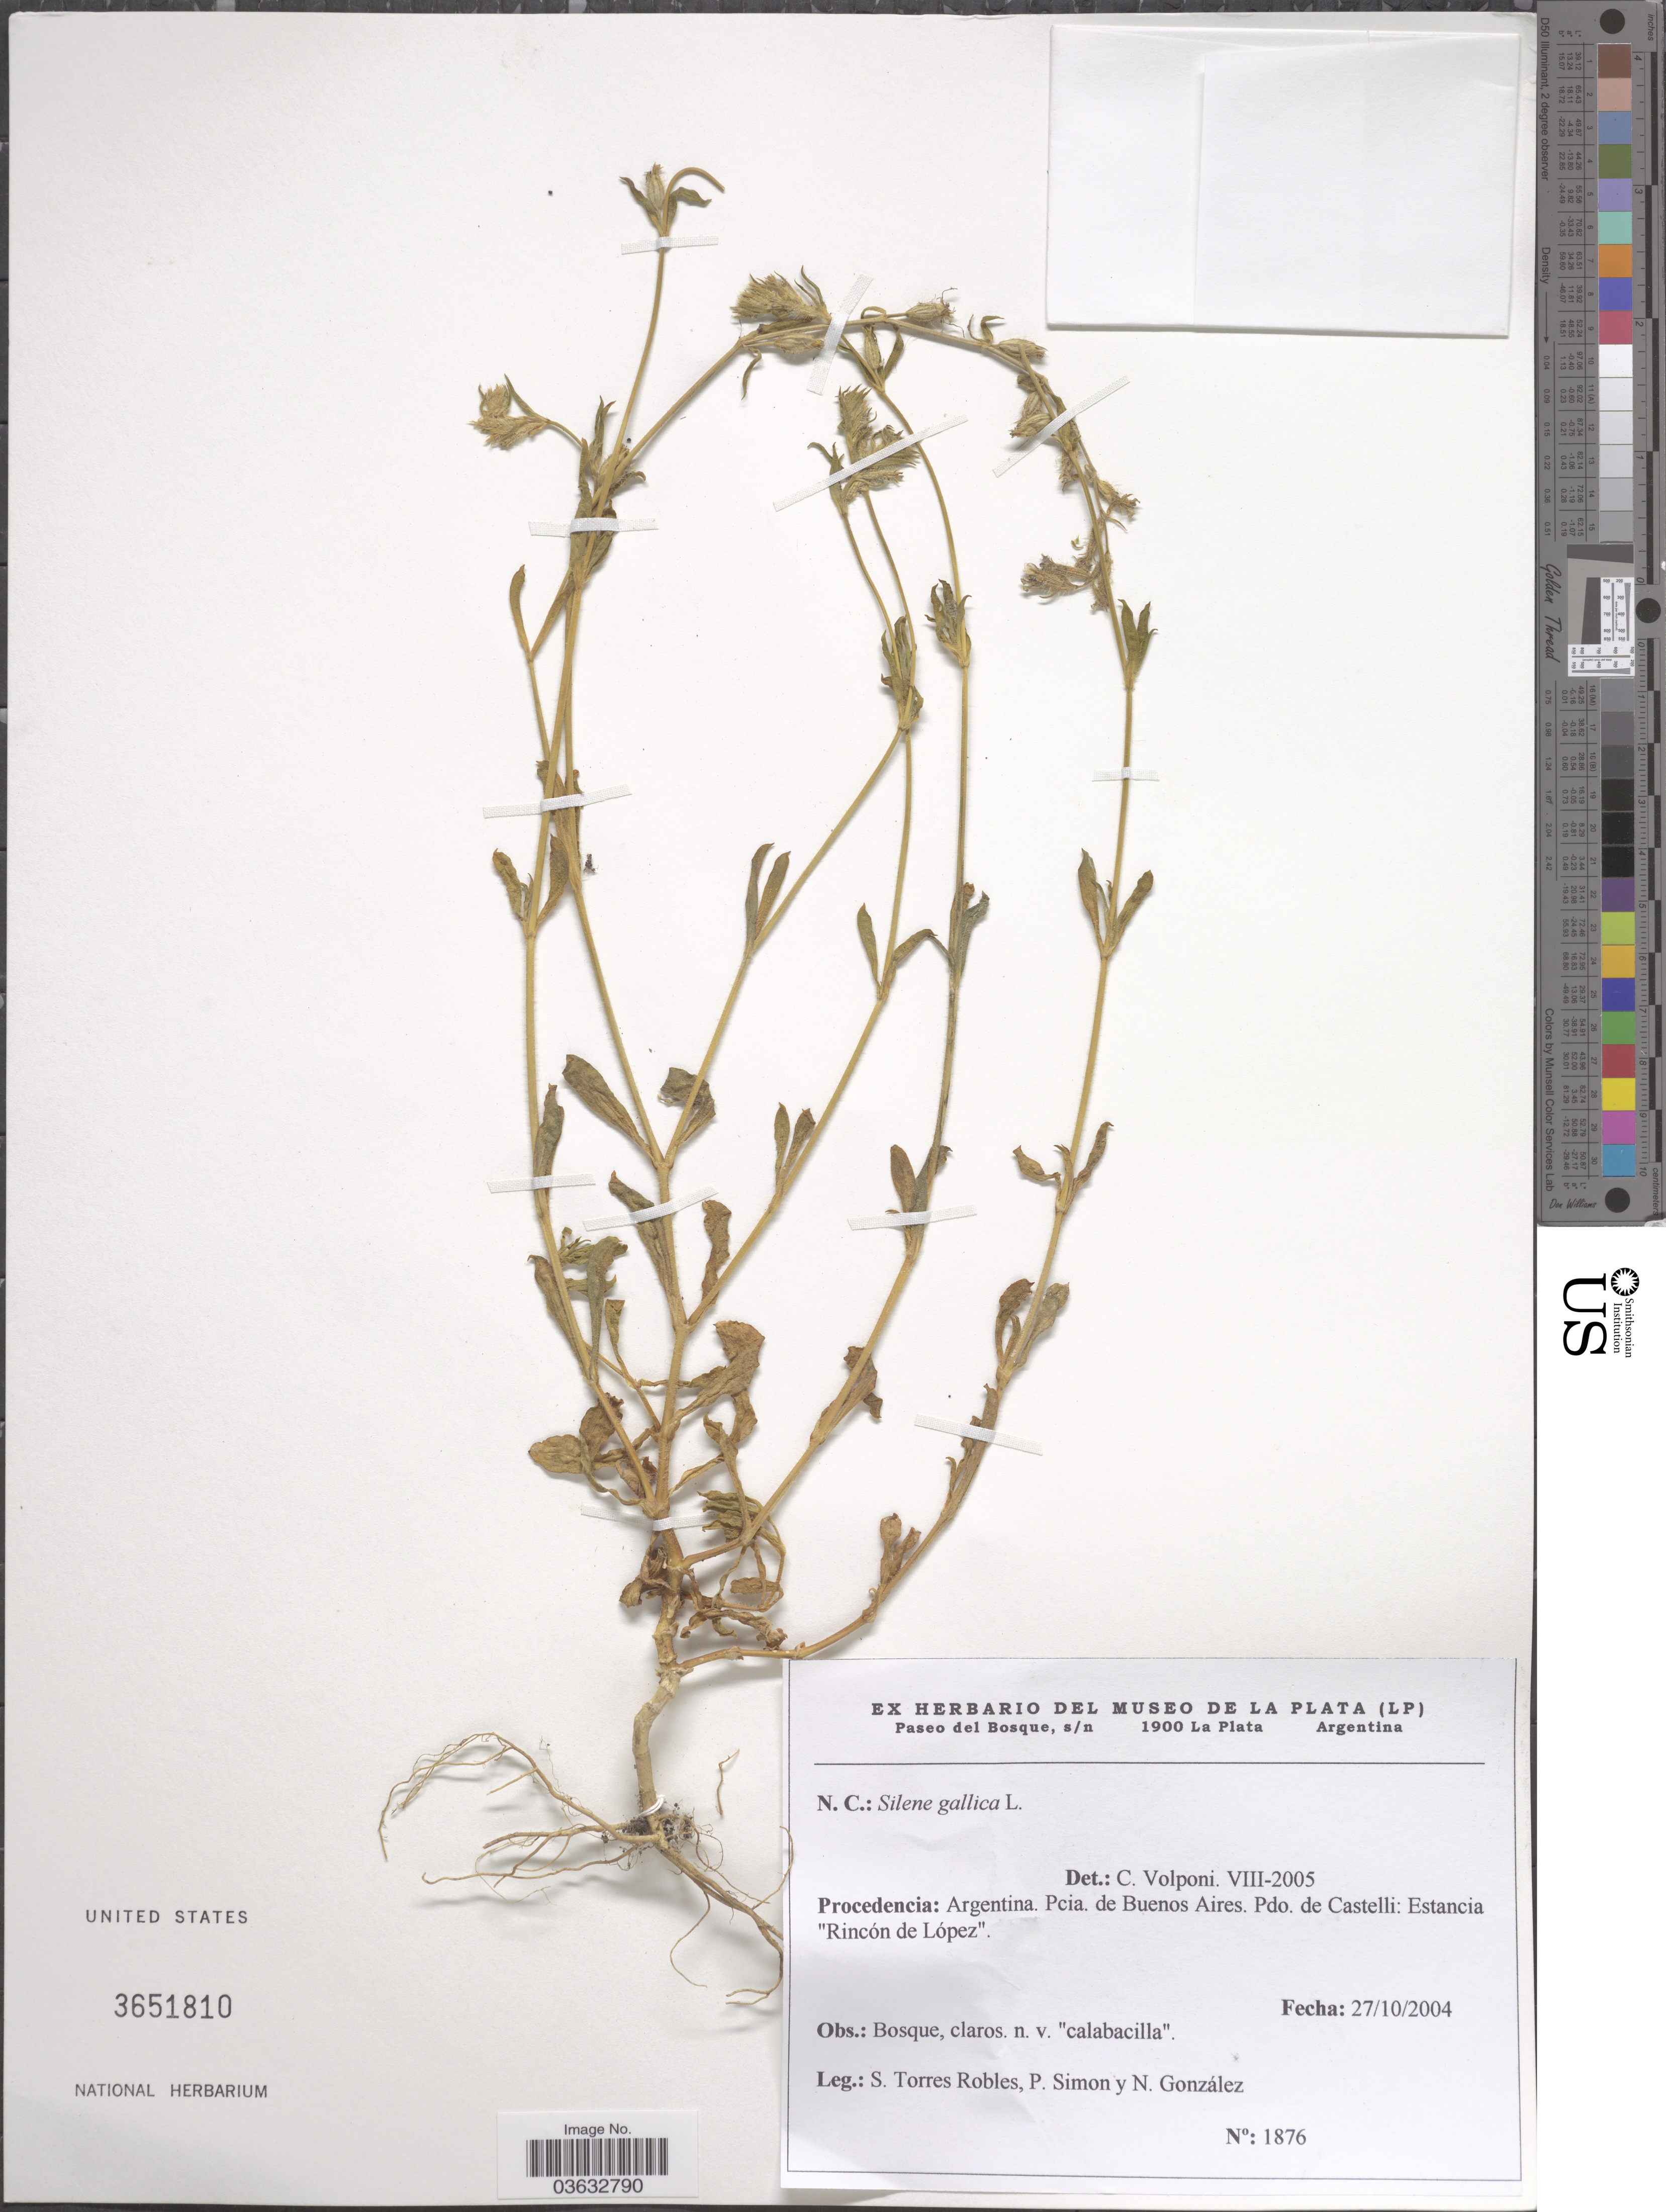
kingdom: Plantae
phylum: Tracheophyta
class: Magnoliopsida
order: Caryophyllales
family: Caryophyllaceae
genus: Silene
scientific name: Silene gallica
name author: L.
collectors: S. Torres Robles, P. Simon & N. Gonzalez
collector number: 1876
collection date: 2004-10-27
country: Argentina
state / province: Buenos Aires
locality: Procedencia: Argentina. Pcia. de Buenos Aires. Pdo. de Castelli: Estancia "Rincón de López".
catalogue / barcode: US 3651810